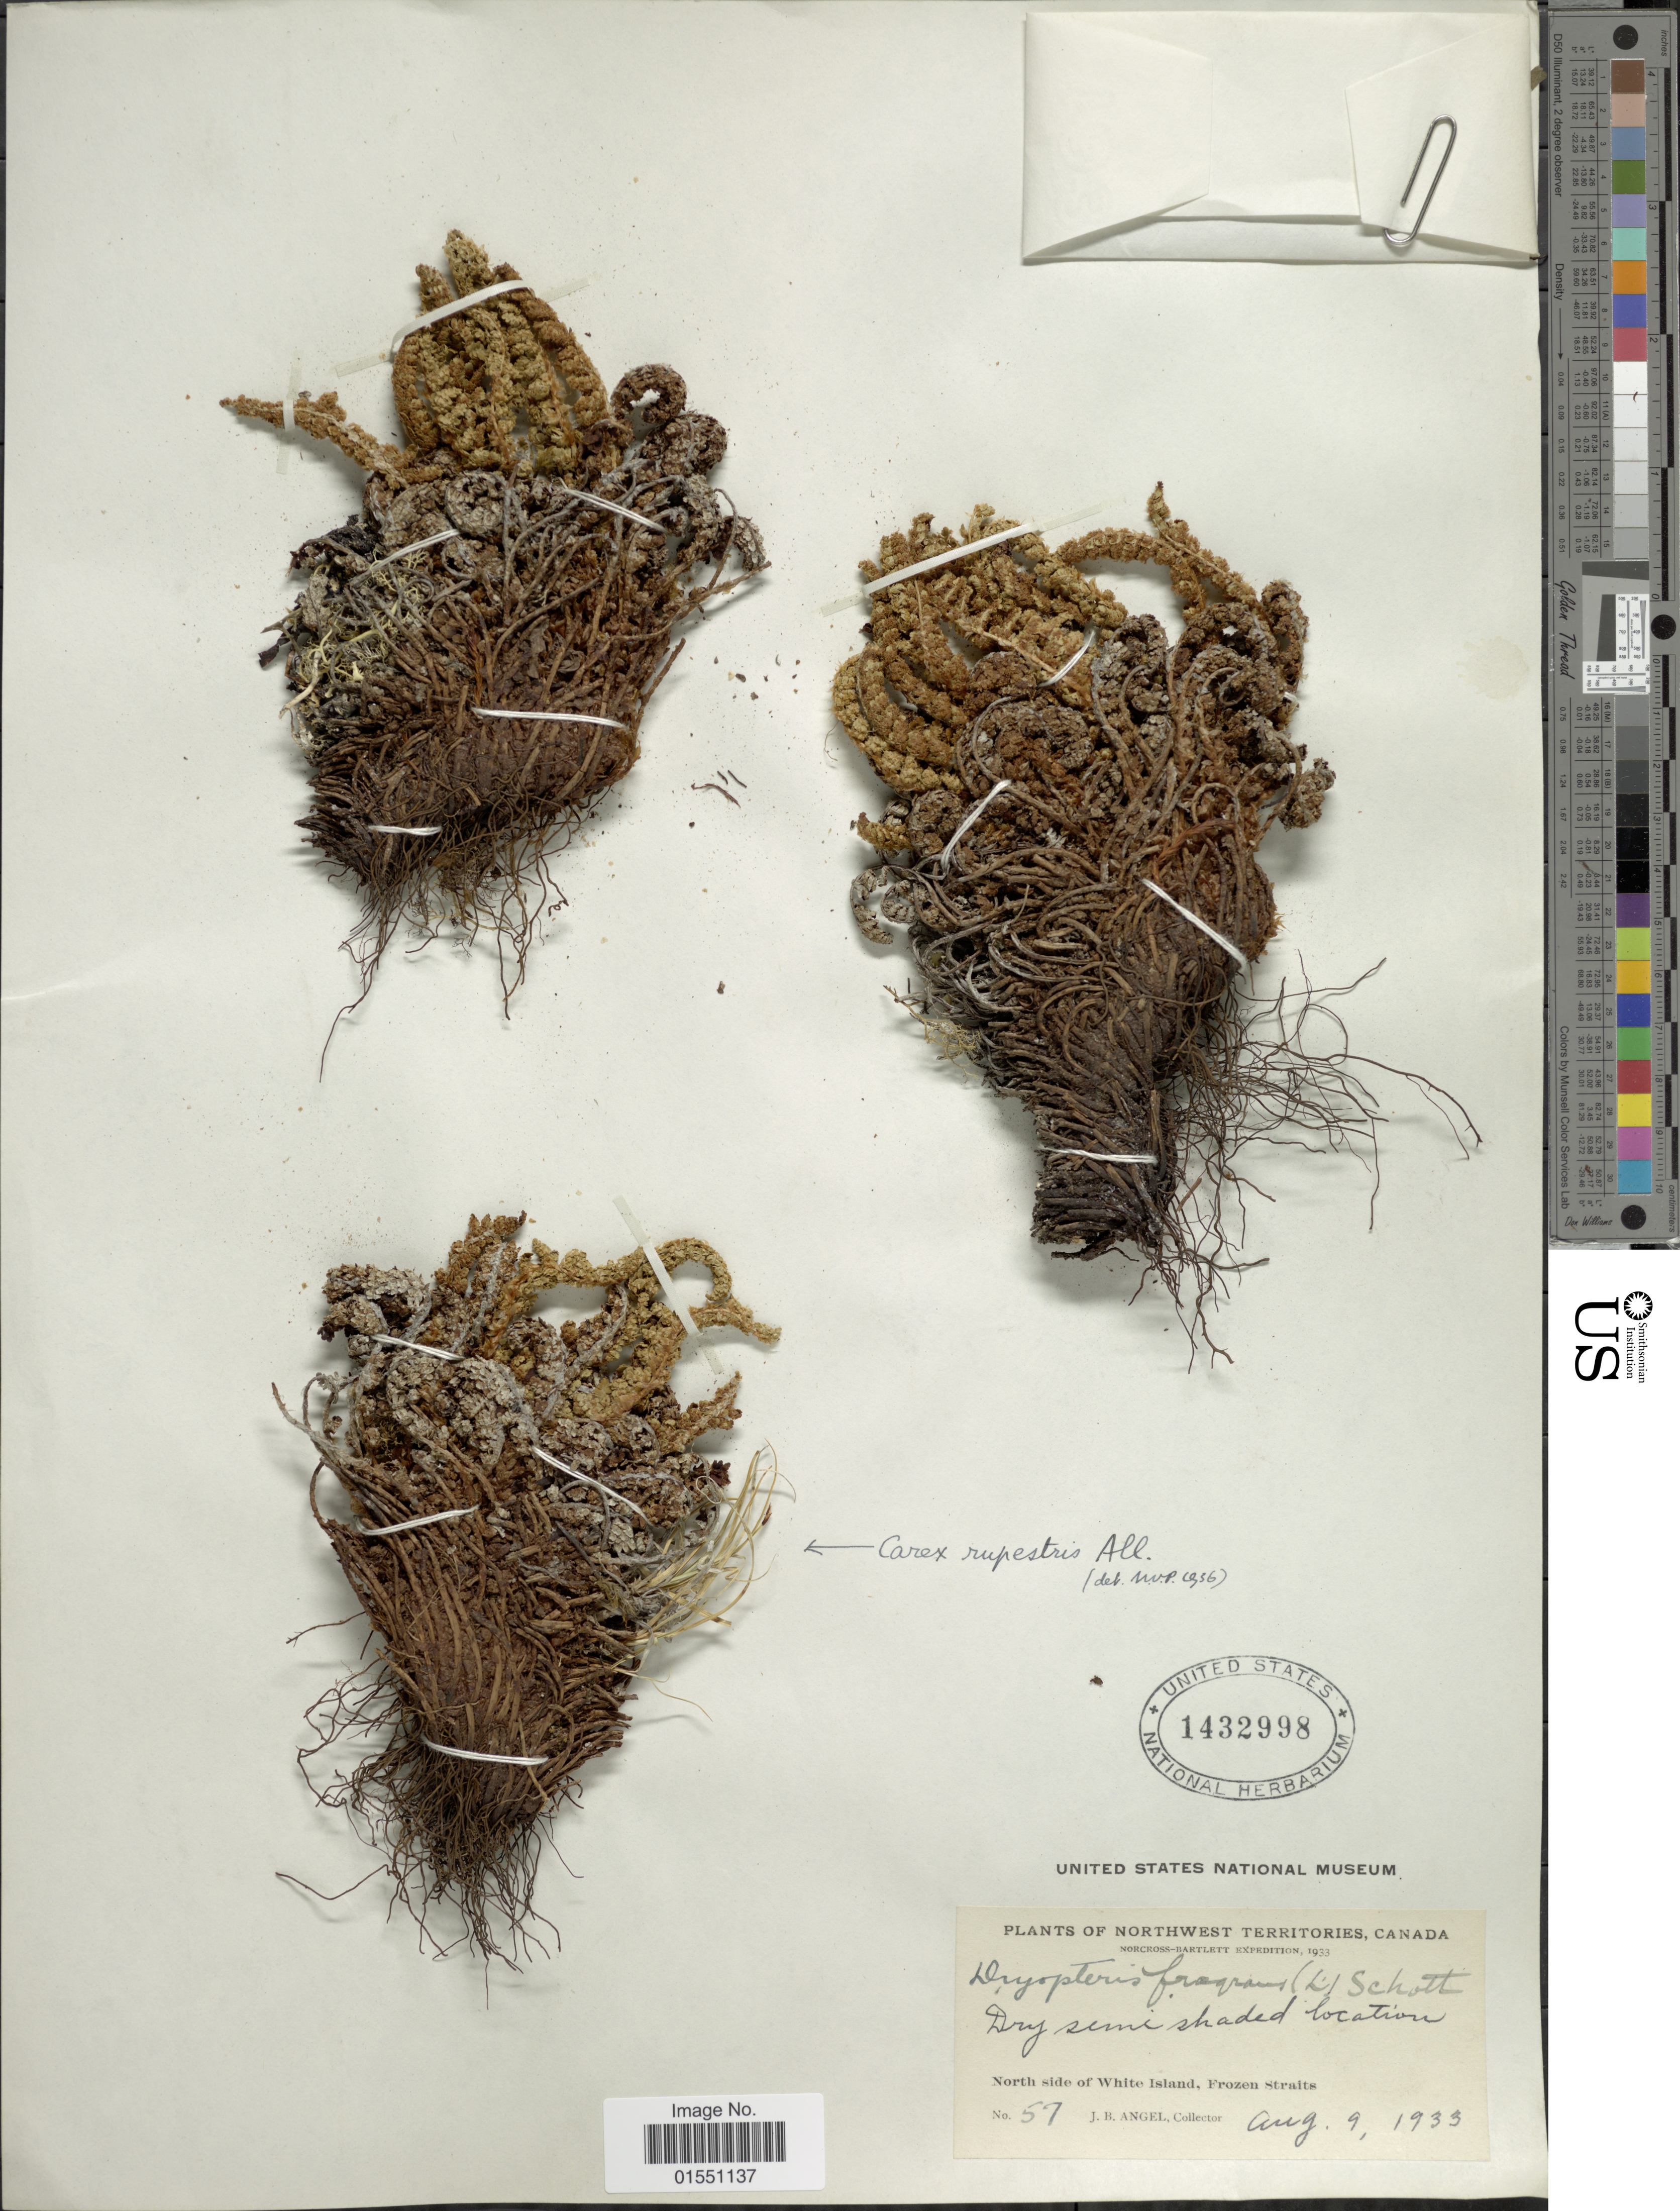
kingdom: Plantae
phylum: Tracheophyta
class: Polypodiopsida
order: Polypodiales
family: Dryopteridaceae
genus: Dryopteris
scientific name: Dryopteris fragrans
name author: (L.) Schott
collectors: J. Angel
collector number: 57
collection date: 1933-08-09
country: Canada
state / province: Northwest Territories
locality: North side of White Island, Frozen Straits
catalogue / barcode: US 1432998